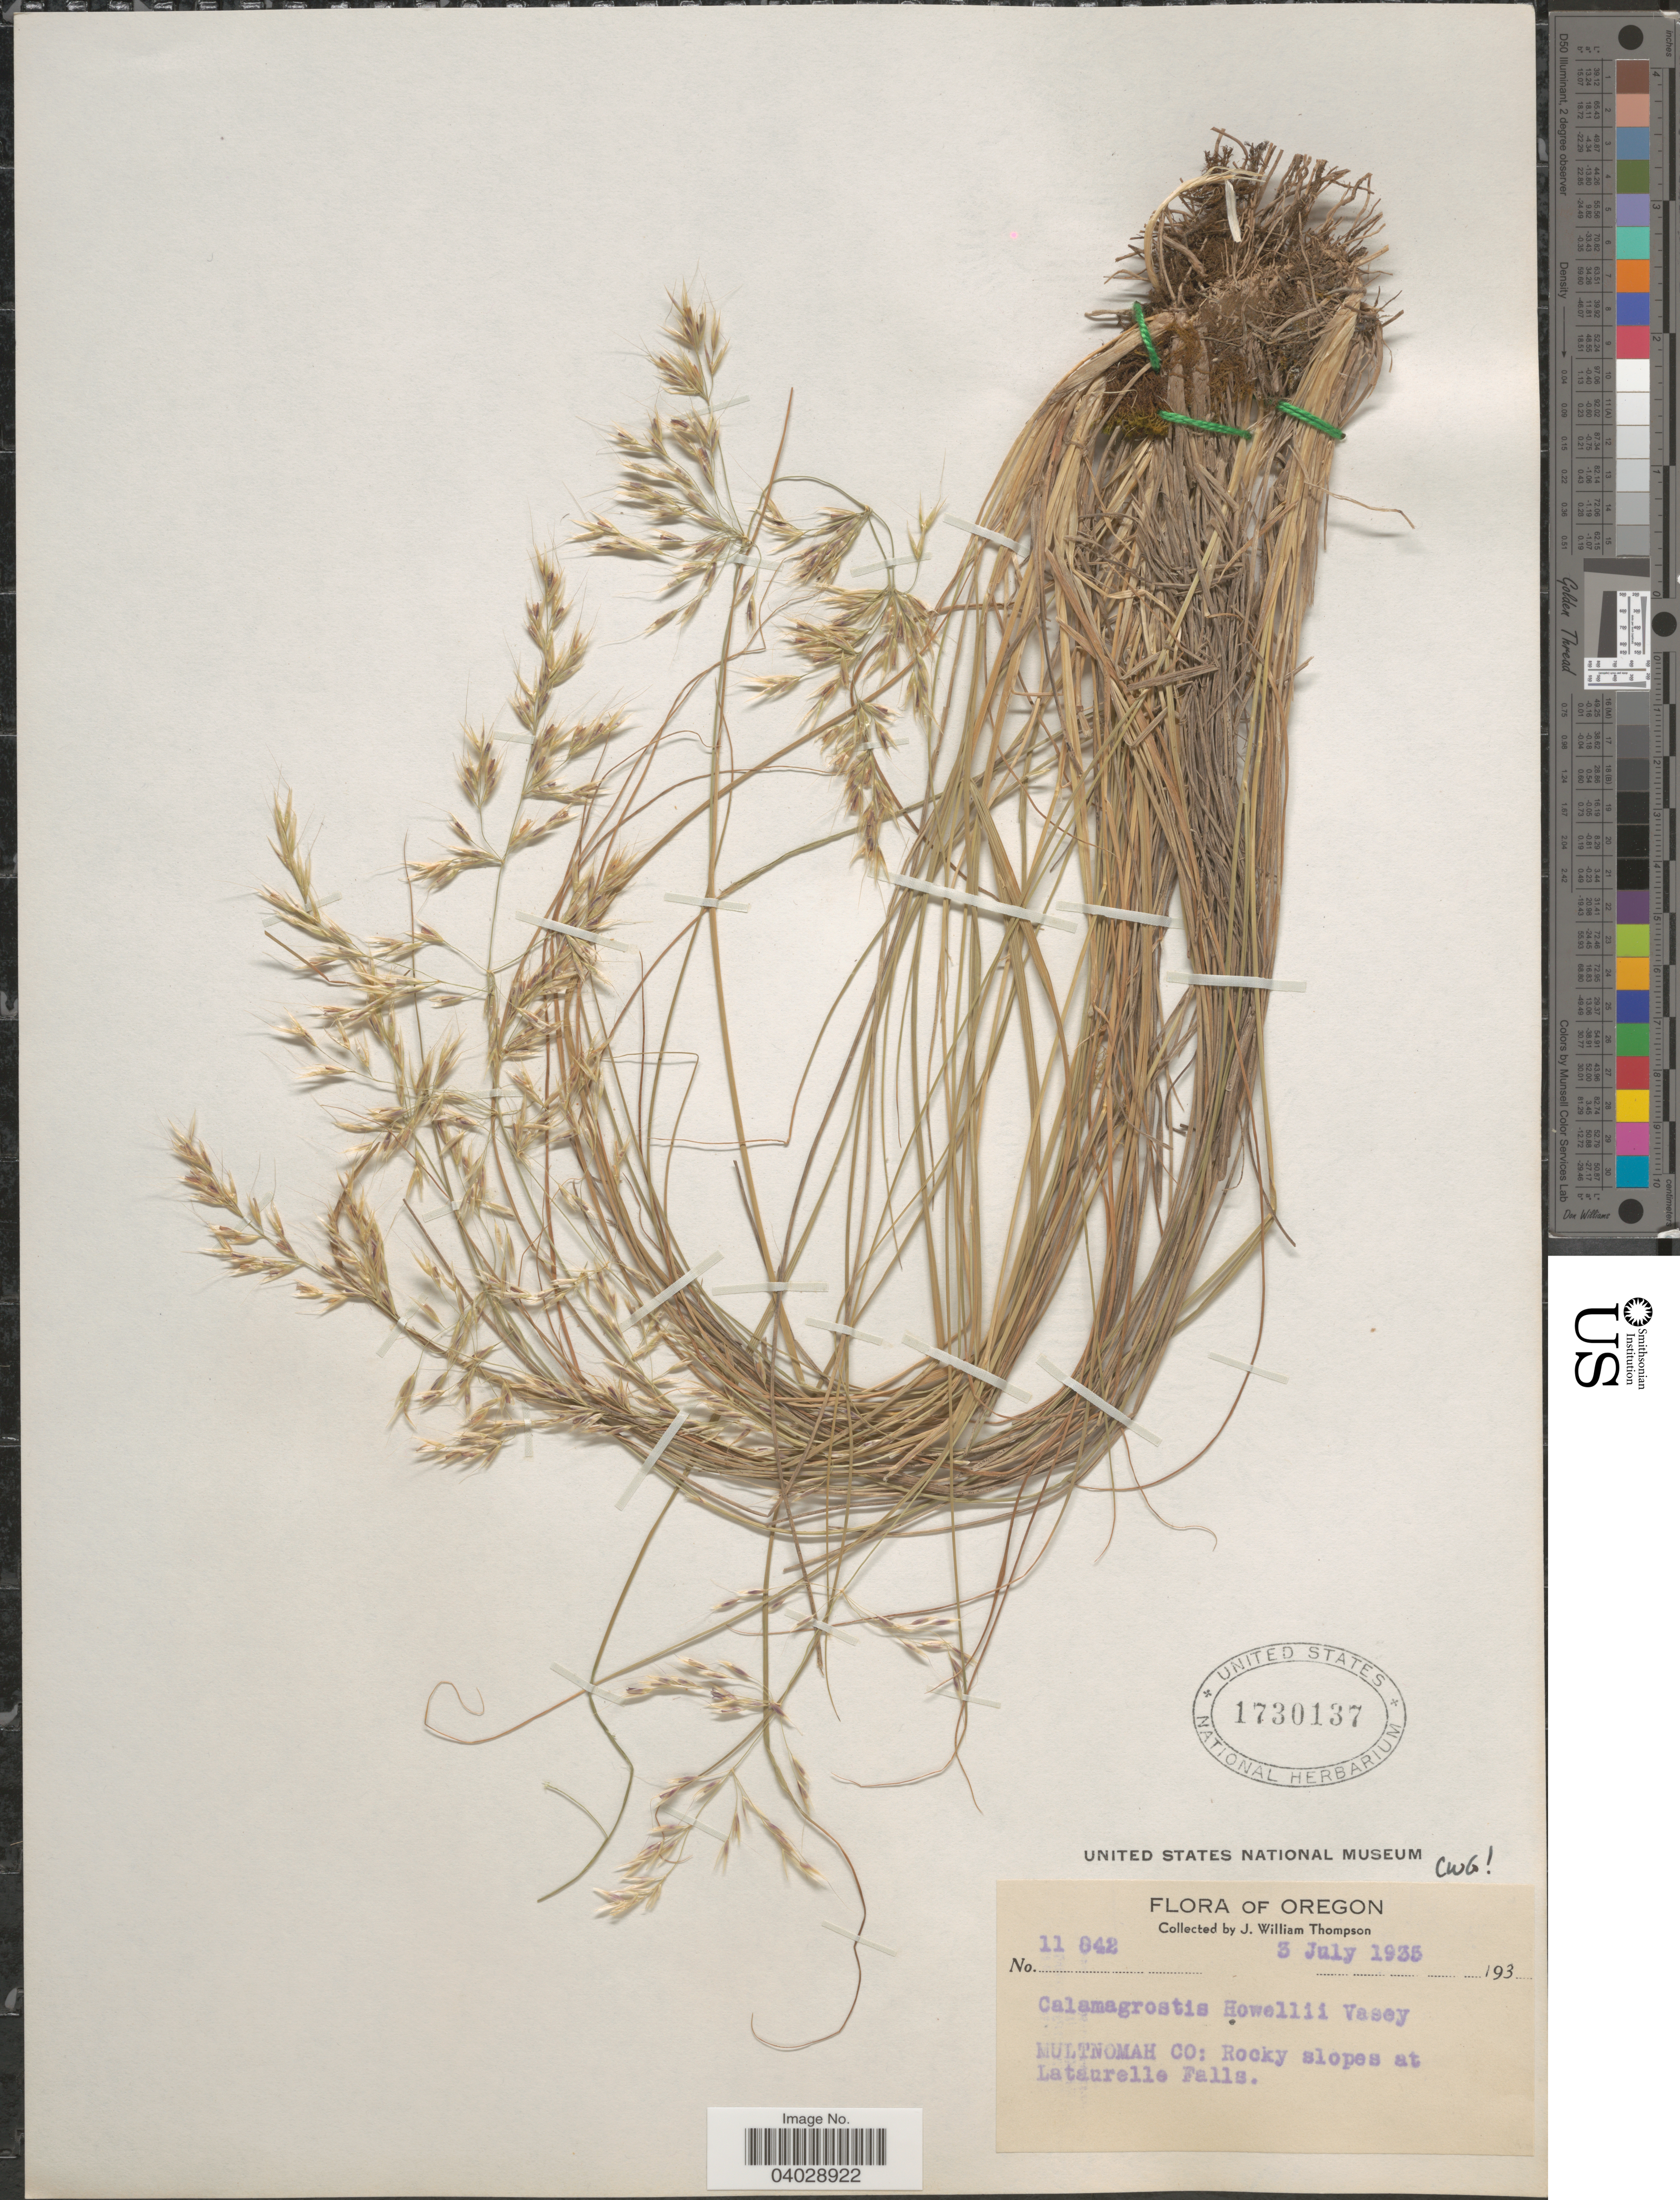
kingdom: Plantae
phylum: Tracheophyta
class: Liliopsida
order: Poales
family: Poaceae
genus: Calamagrostis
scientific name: Calamagrostis howellii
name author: Vasey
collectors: J. W. Thompson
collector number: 11842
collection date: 1935-07-03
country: United States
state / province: Oregon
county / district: Multnomah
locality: Multnomah Co: Rocky slopes at Lataurelle Falls.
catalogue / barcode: US 1730137